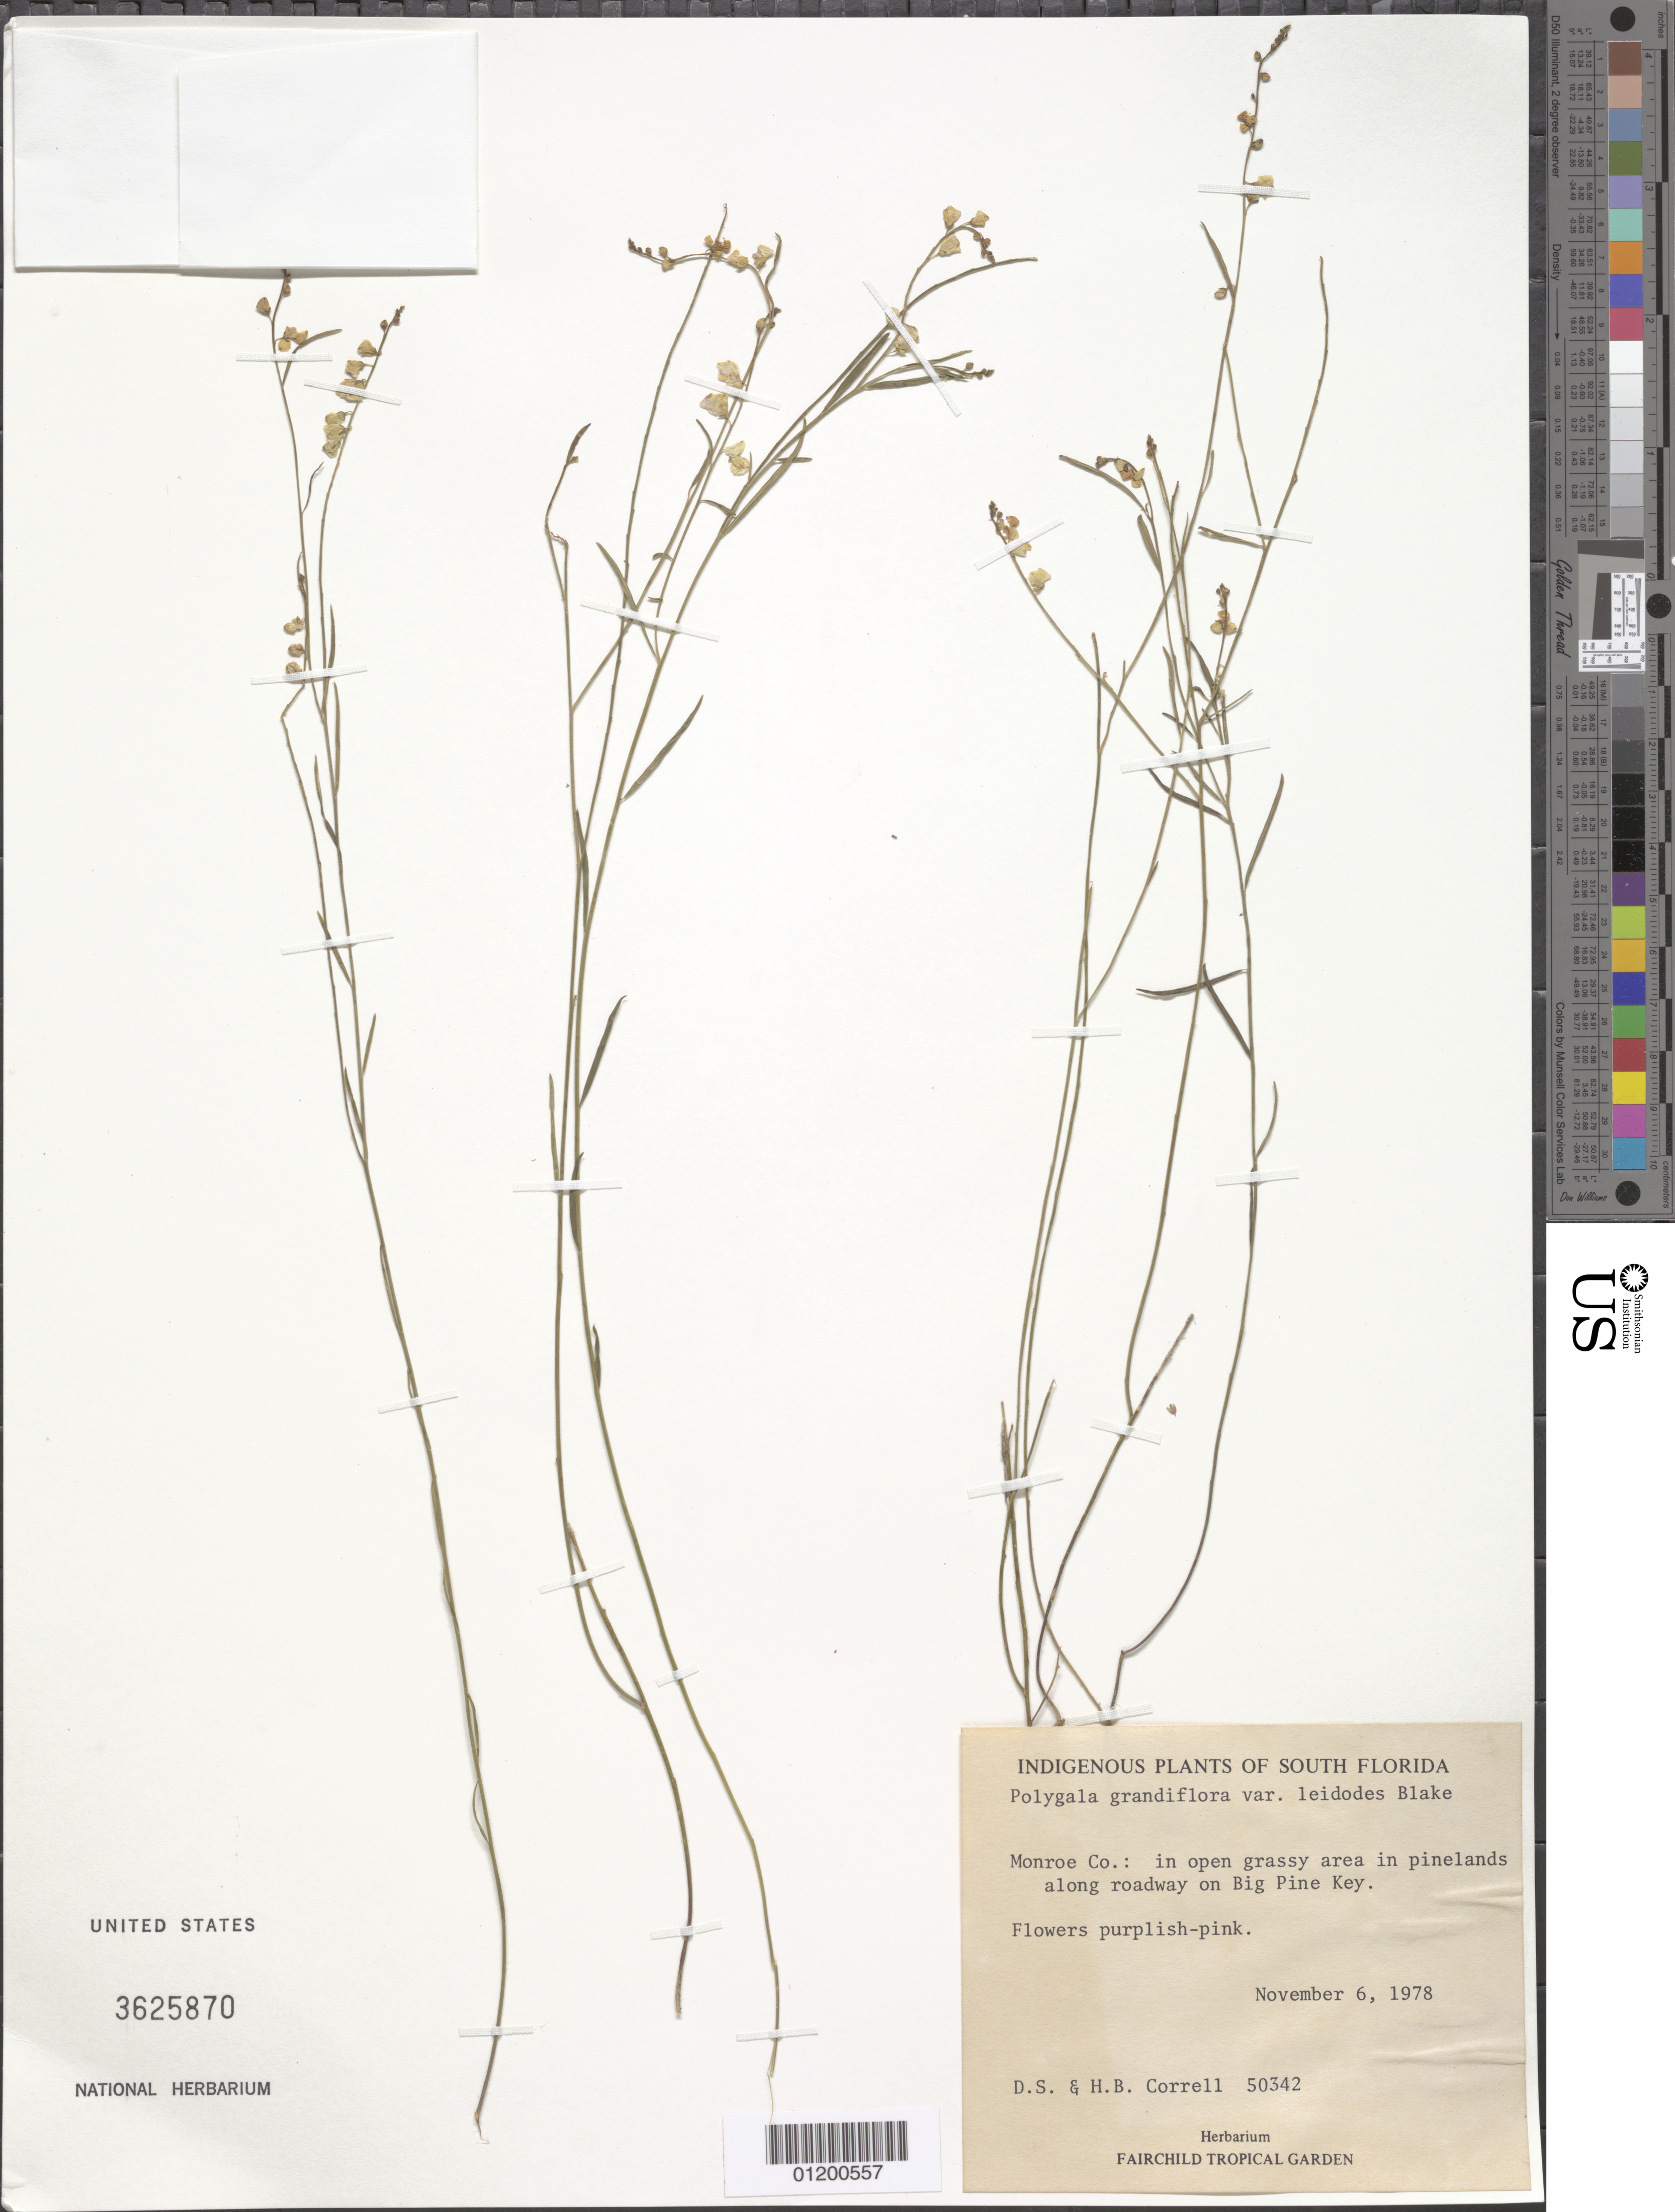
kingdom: Plantae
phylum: Tracheophyta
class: Magnoliopsida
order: Fabales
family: Polygalaceae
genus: Asemeia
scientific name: Asemeia grandiflora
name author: (Walter) Small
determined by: Strong, Mark T., (BOT), Smithsonian Institution - National Museum of Natural History (UNITED STATES)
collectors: D. S. Correll & H. Correll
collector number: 50342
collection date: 1978-11-06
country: United States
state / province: Florida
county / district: Monroe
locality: In open grassy area in pinelands along roadway on Big Pine Key.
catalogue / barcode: US 3625870